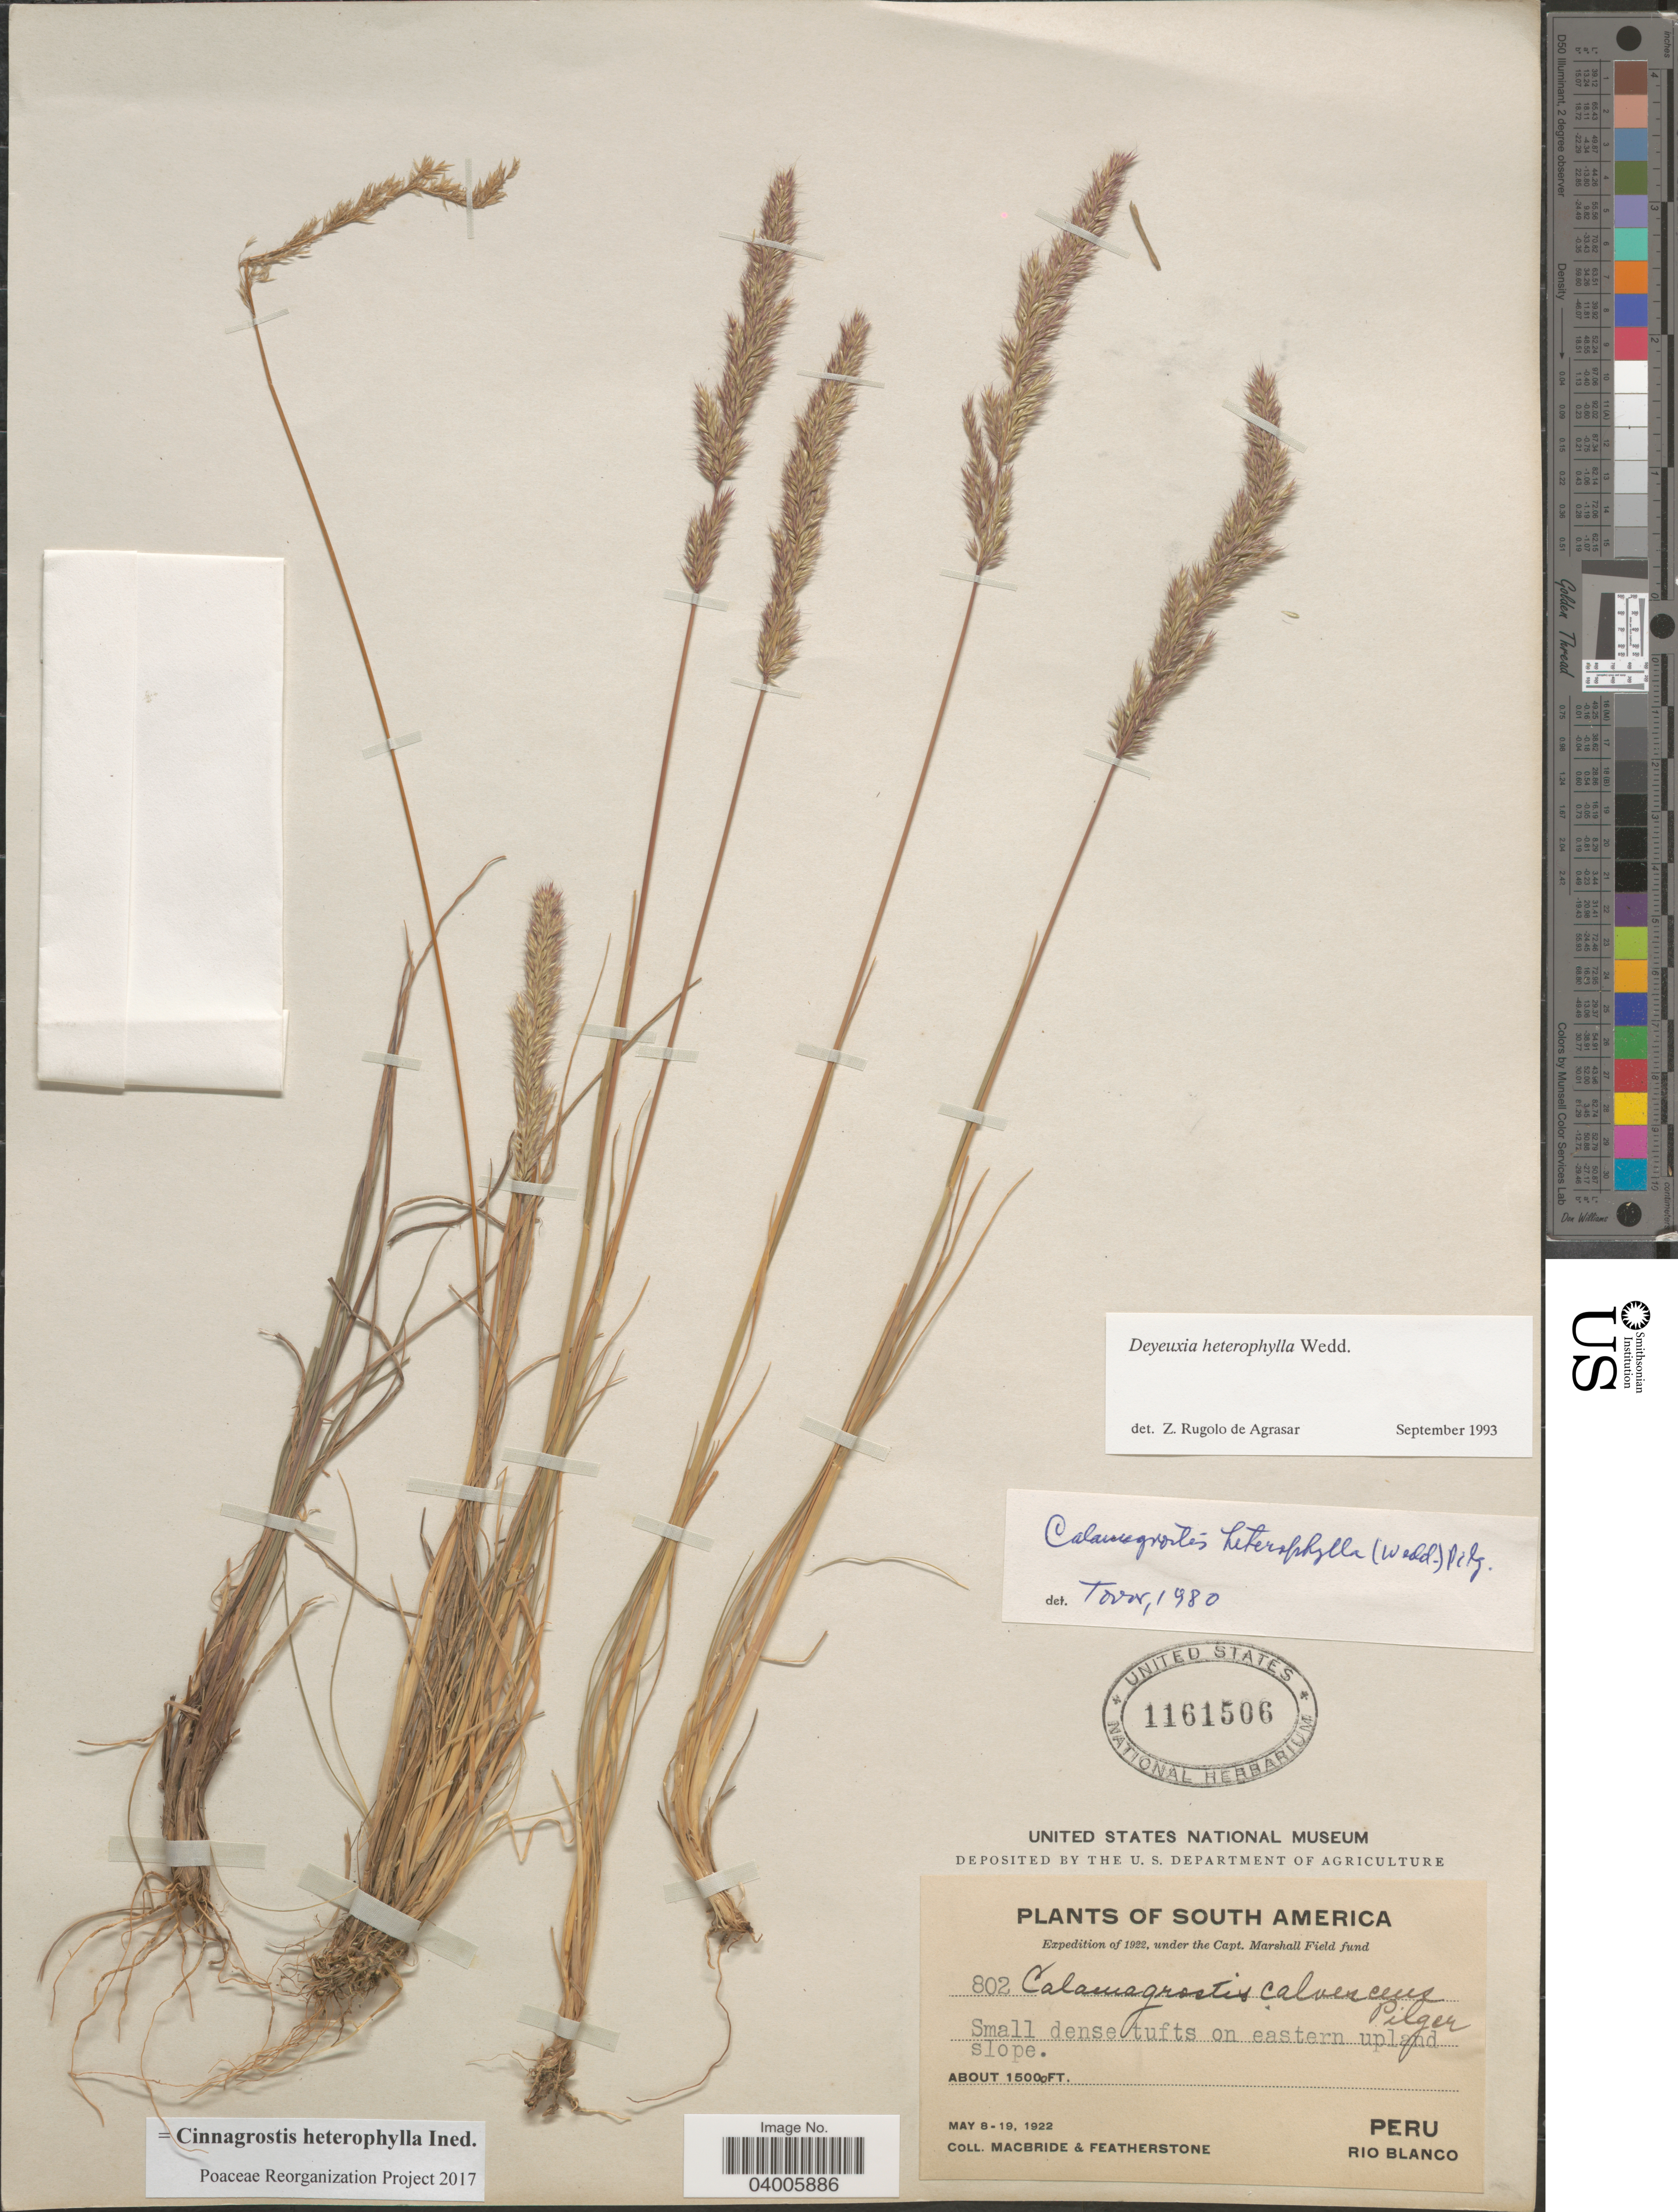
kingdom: Plantae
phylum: Tracheophyta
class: Liliopsida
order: Poales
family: Poaceae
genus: Cinnagrostis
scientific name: Cinnagrostis heterophylla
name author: (Wedd.) P.M. Peterson et al.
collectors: Macbride, -- & -. Featherstone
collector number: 802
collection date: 1922-05-08/1922-05-19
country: Peru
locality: On eastern upland slope. Rio Blanco.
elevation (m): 4572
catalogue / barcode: US 1161506